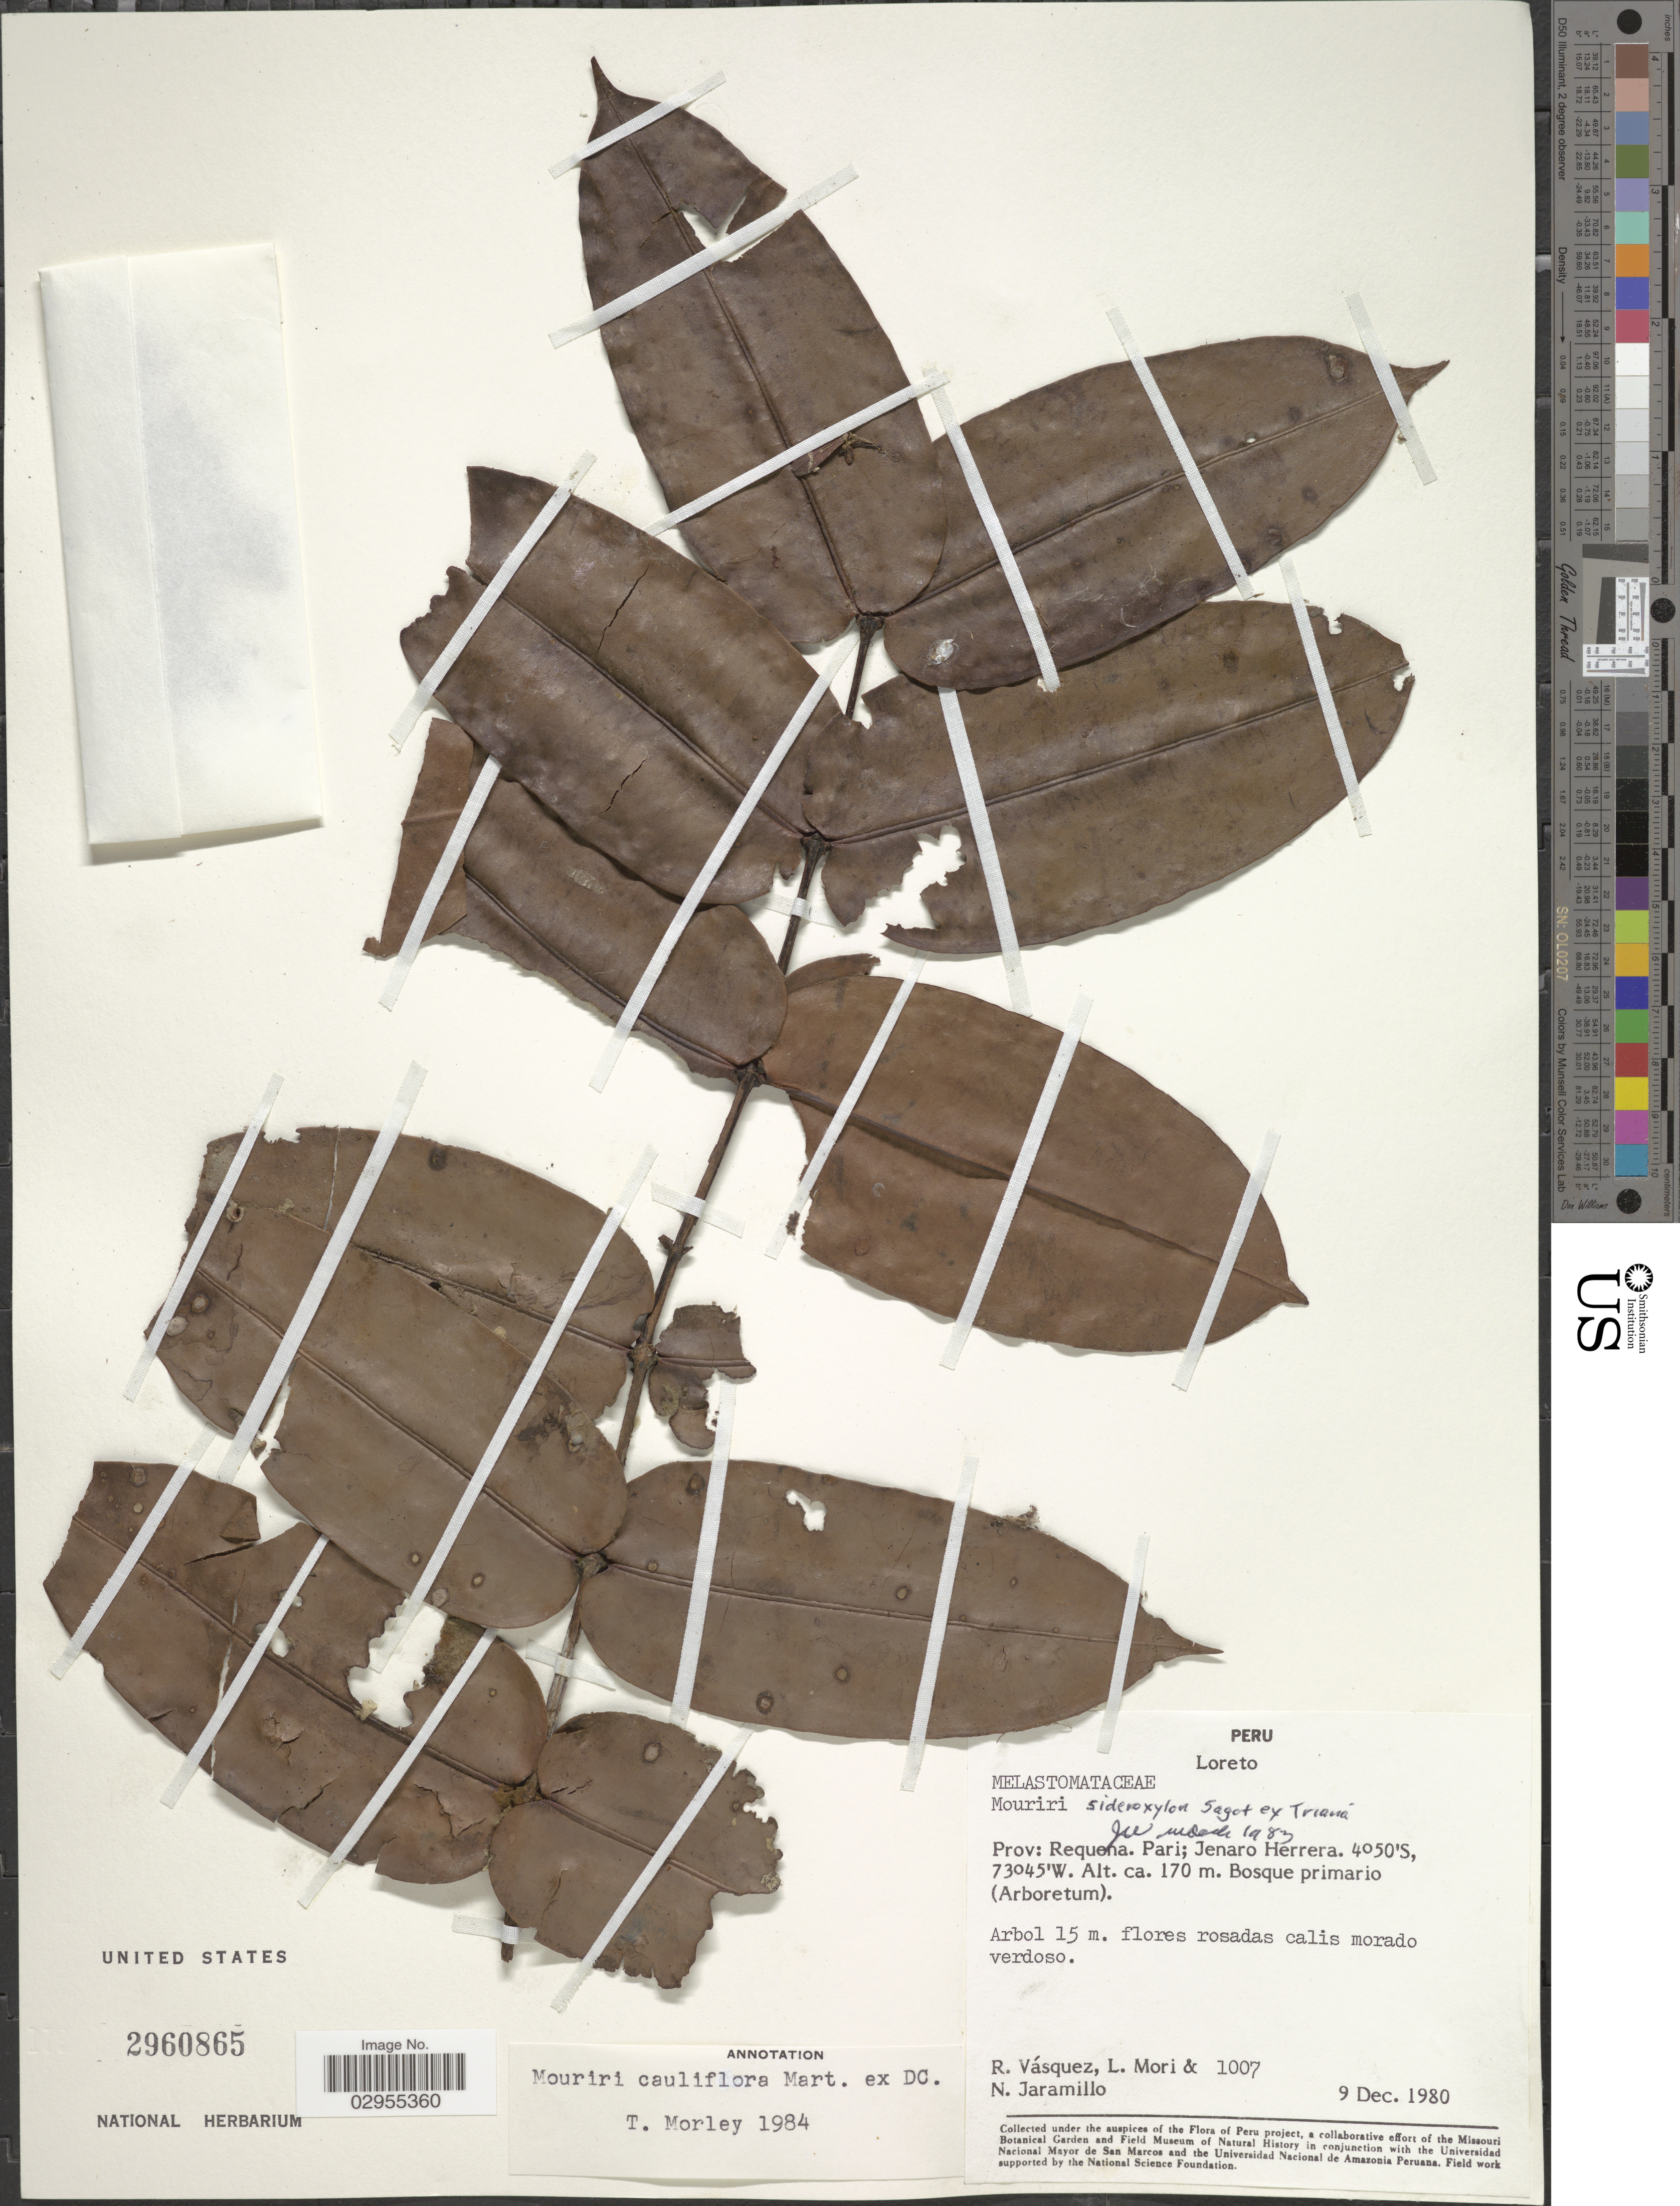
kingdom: Plantae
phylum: Tracheophyta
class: Magnoliopsida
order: Myrtales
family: Melastomataceae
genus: Mouriri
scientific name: Mouriri cauliflora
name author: DC.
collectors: R. Vásquez, L. Mori & N. Jaramillo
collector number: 1007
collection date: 1980-12-09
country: Peru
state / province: Loreto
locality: Prov: Requena. Pari; Jenaro Herrera. Bosque primario (Arboretum).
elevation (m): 170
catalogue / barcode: US 2960865